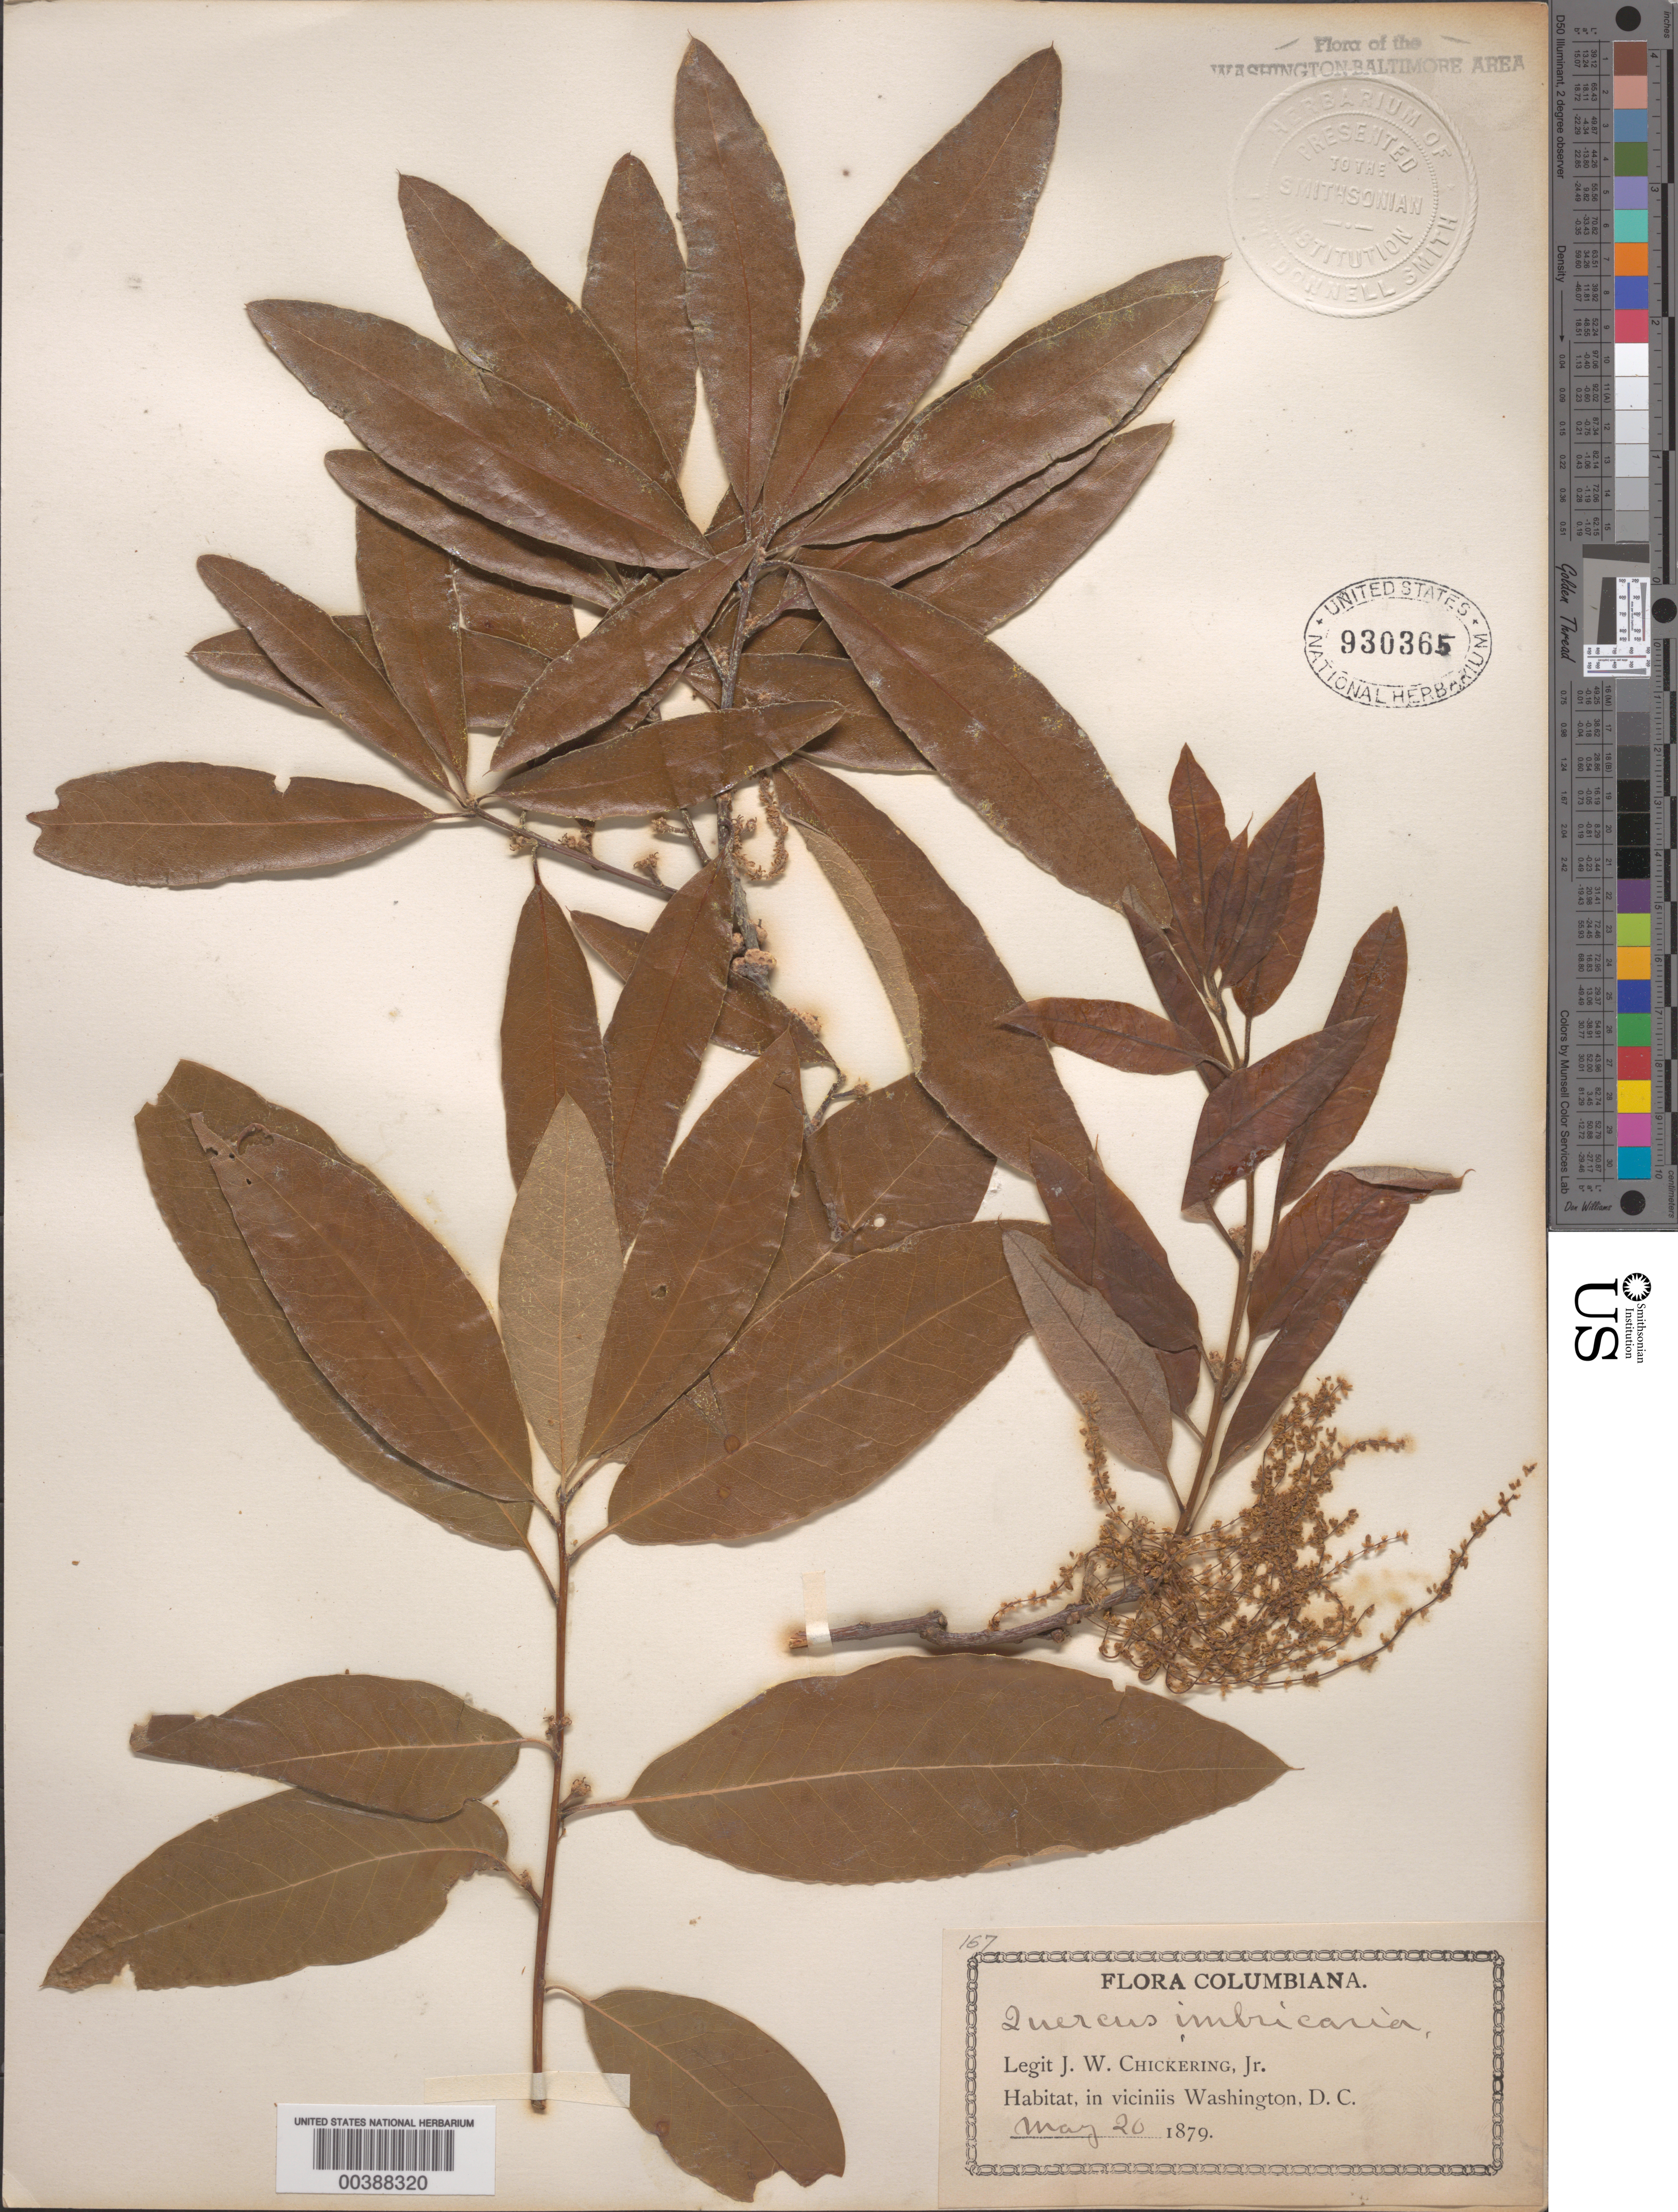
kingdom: Plantae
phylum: Tracheophyta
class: Magnoliopsida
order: Fagales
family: Fagaceae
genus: Quercus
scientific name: Quercus imbricaria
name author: Michx.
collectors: J. W. Chickering Jr.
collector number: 167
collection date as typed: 20 May 1879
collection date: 1879-05-20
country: United States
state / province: District of Columbia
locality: Washington DC area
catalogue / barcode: US 930365